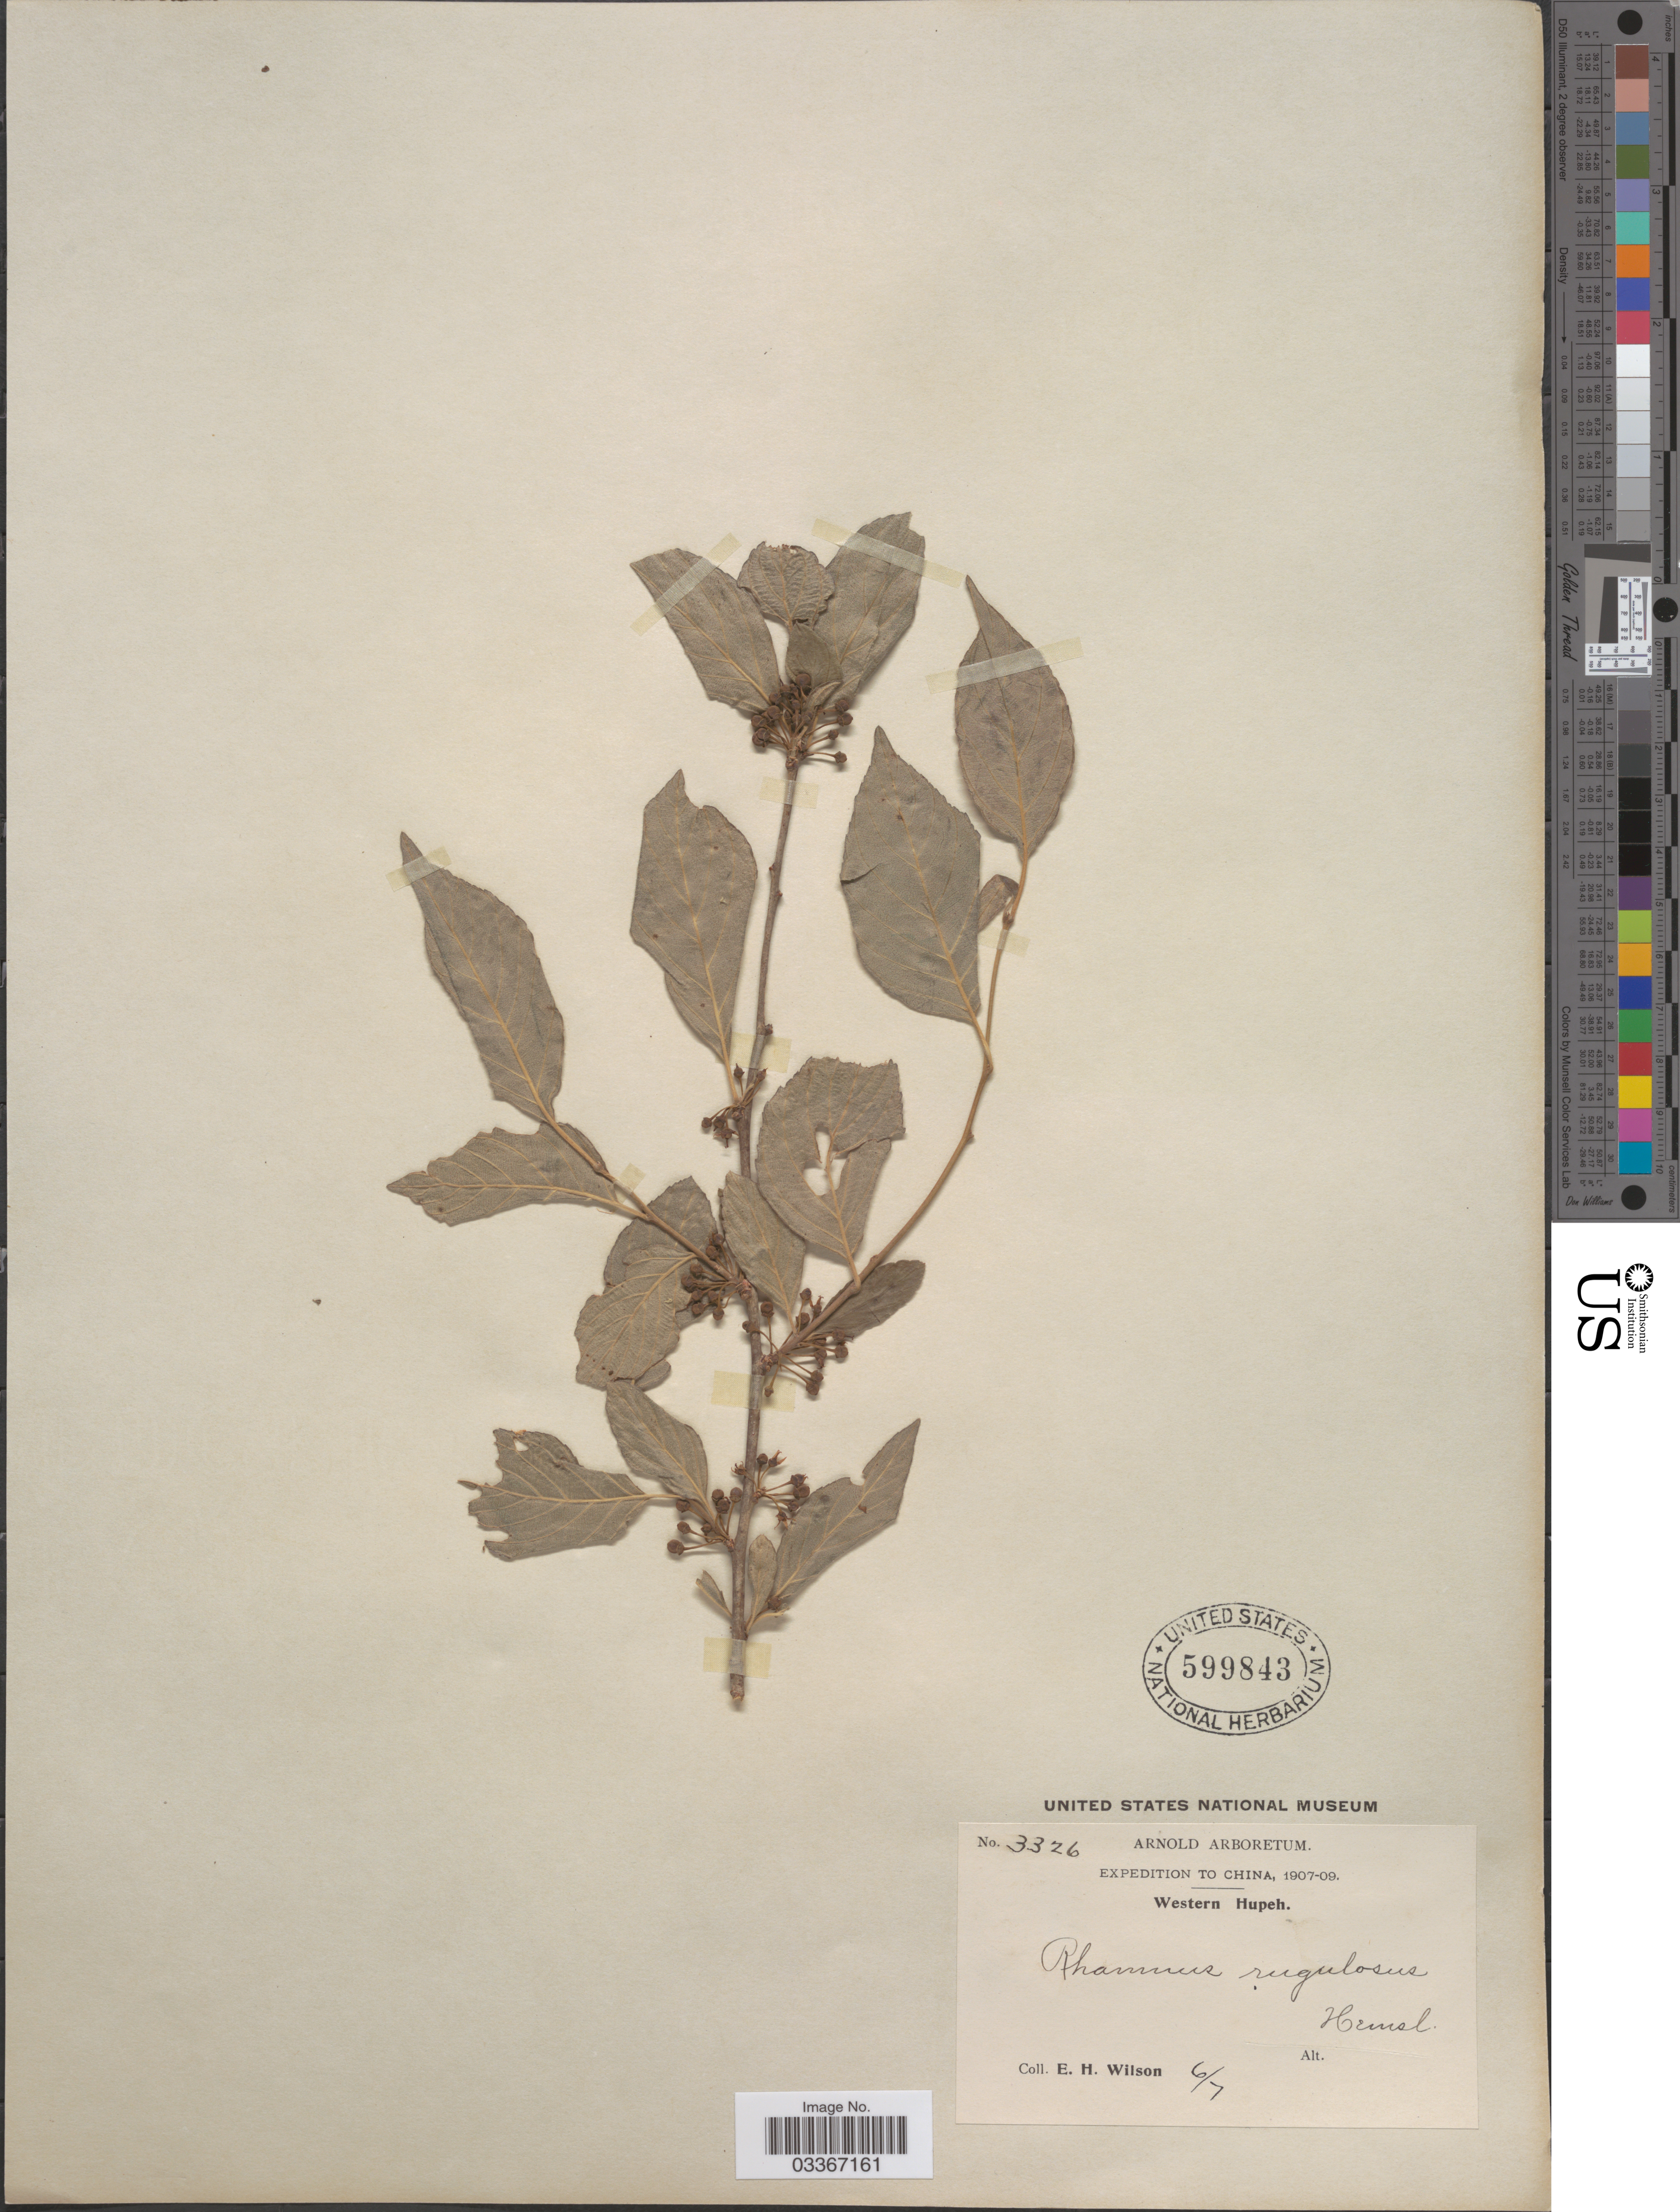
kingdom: Plantae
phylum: Tracheophyta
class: Magnoliopsida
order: Rosales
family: Rhamnaceae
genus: Rhamnus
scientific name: Rhamnus rugulosa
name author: Hemsl.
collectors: E. Wilson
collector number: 3326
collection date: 1907-06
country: China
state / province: Hubei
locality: Western Hupeh.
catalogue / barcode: US 599843